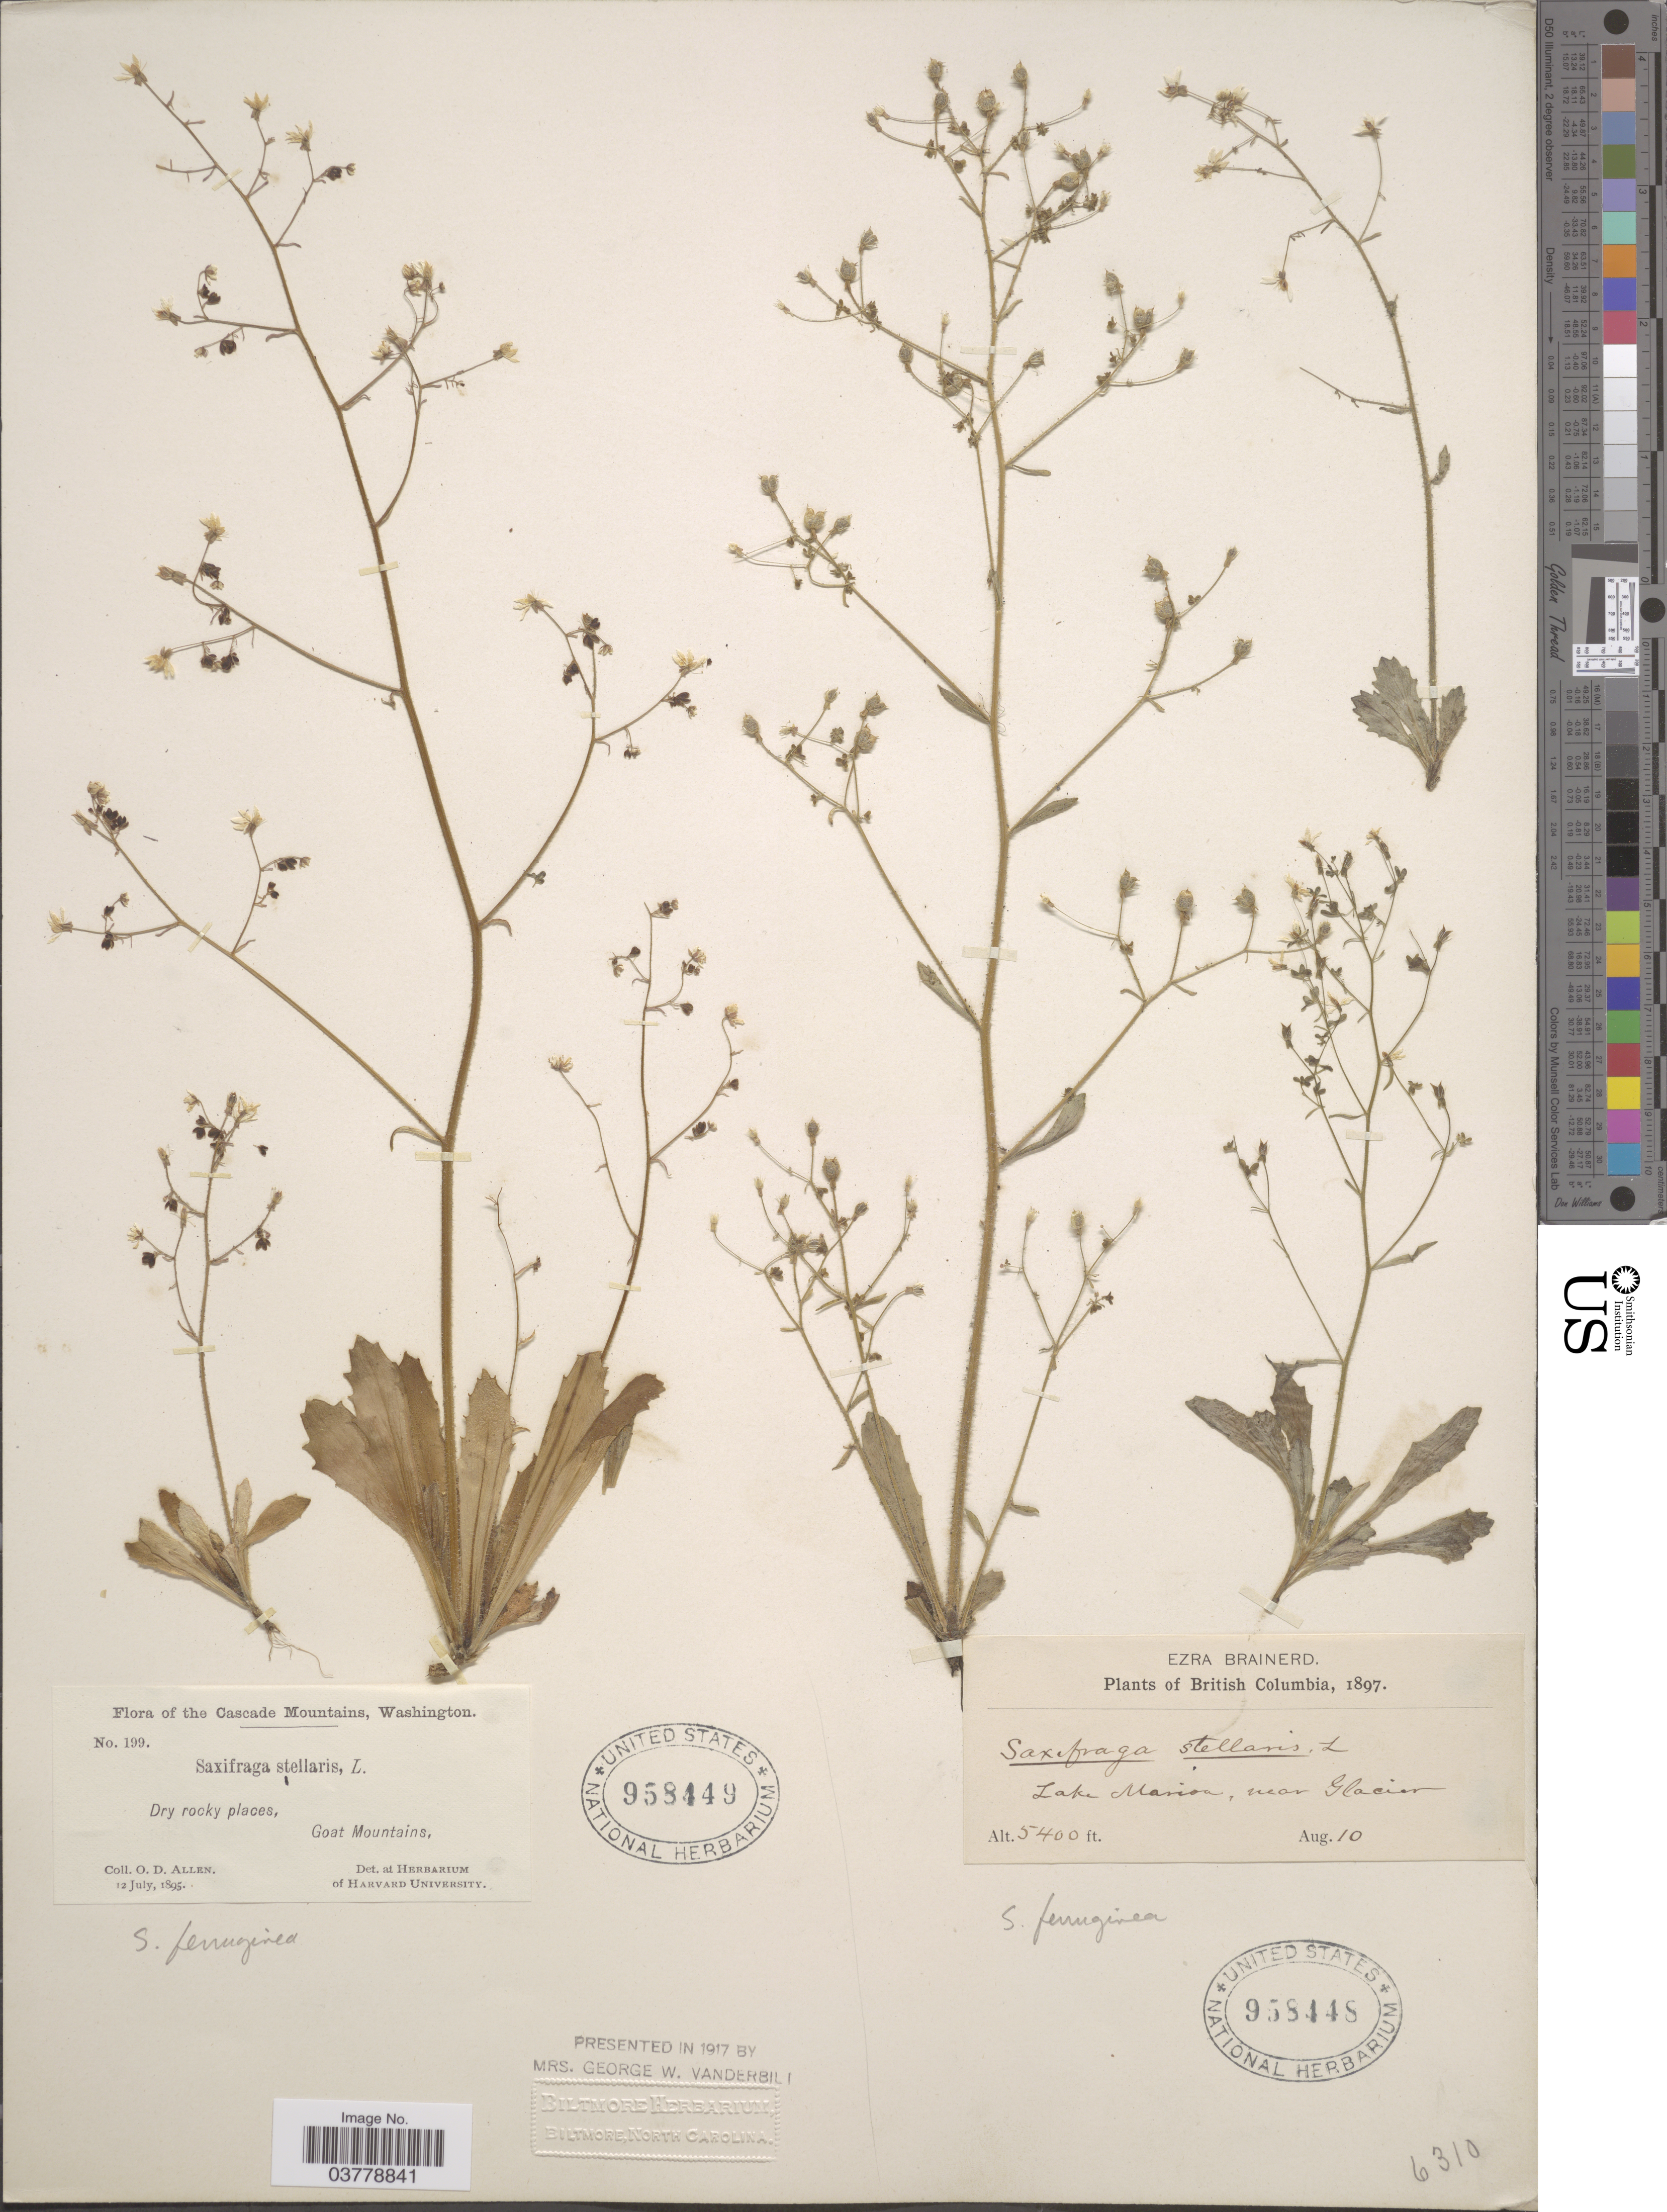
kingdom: Plantae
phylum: Tracheophyta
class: Magnoliopsida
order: Saxifragales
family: Saxifragaceae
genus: Micranthes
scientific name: Micranthes ferruginea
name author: (Graham) Brouillet & Gornall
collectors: E. Brainerd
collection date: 1897-08-10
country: Canada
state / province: British Columbia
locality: Lake Marion, near Glacier.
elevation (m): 1646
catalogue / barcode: US 958448-2